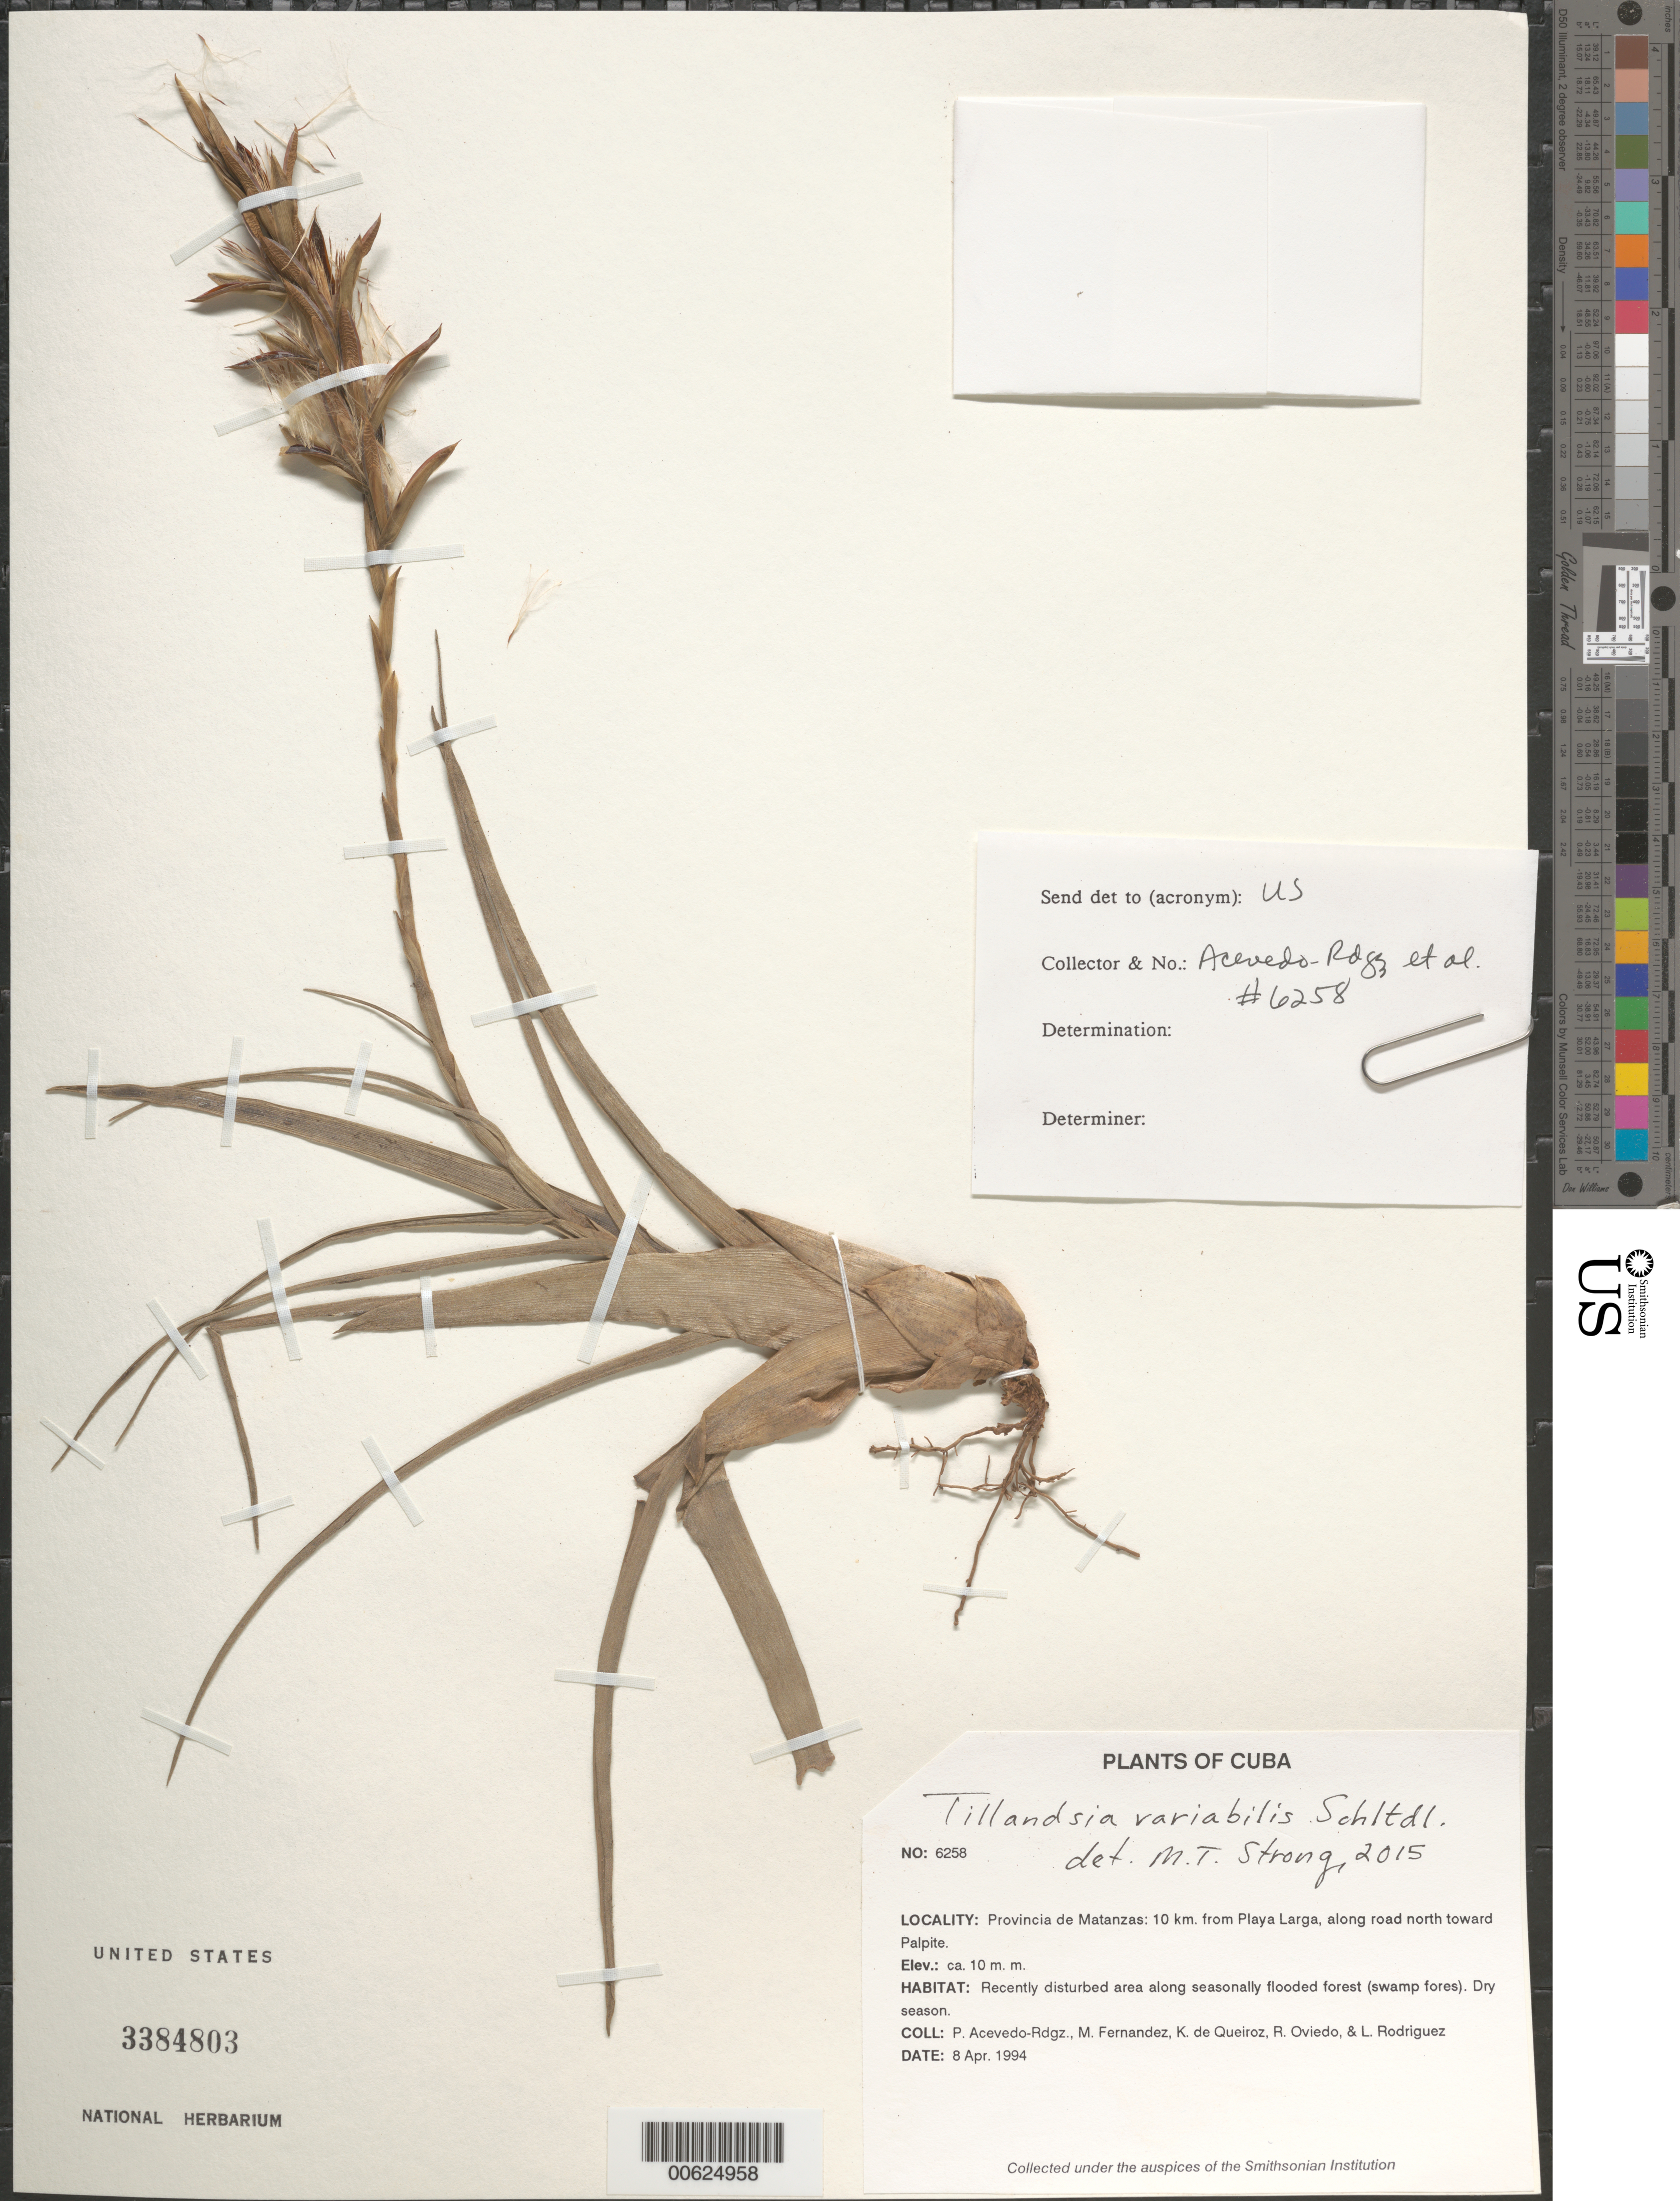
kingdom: Plantae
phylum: Tracheophyta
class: Liliopsida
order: Poales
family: Bromeliaceae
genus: Tillandsia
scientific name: Tillandsia variabilis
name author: Schltdl.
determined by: Strong, M. T., (US), Smithsonian Institution - National Museum of Natural History (UNITED STATES)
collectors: P. Acevedo-Rodr., M. Fernández, K. De Queiroz, R. Oviedo & L. Rodriguez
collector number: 6258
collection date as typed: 08 Apr 1994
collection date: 1994-04-08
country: Cuba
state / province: Matanzas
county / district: Municipio de Ciénaga de Zapata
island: Cuba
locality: Approx. 10 km from Playa Larga, along the road going north towards Palpite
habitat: Recently disturbed area along seasonally flooded forest (swamp forest). Dry season.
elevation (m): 10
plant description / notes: MO, NY, SEL, US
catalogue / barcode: US 3384803